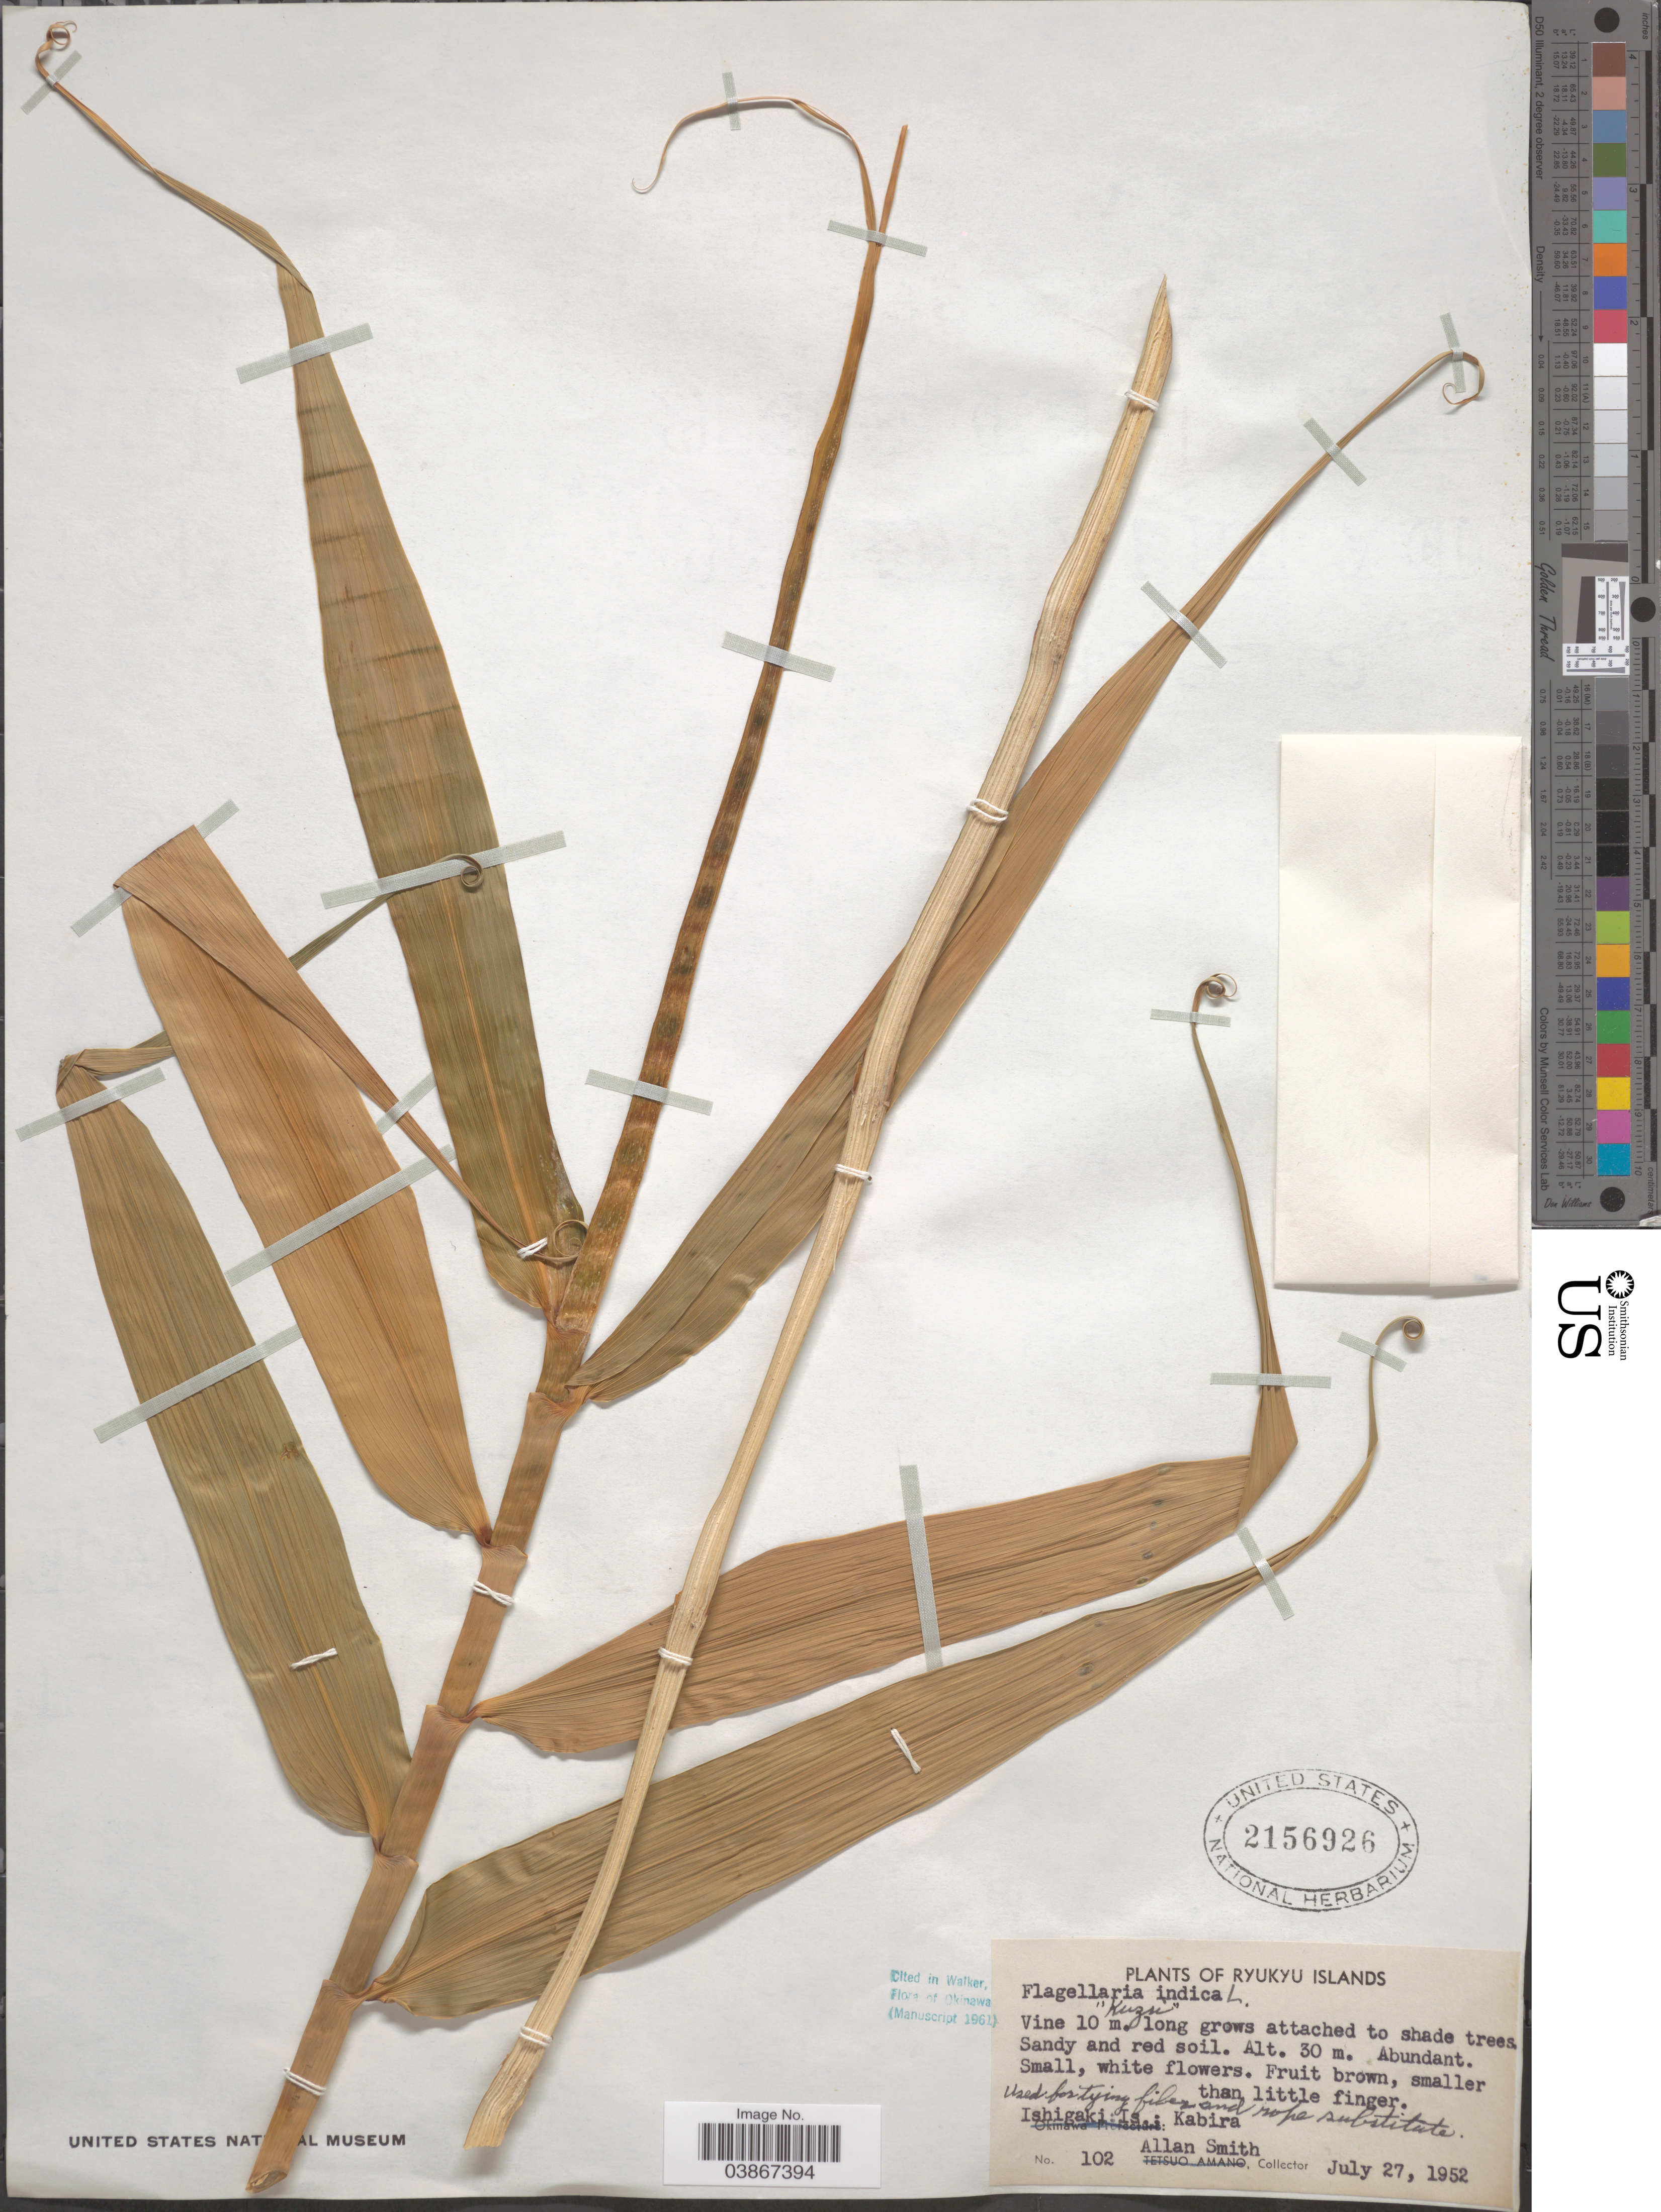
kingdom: Plantae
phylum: Tracheophyta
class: Liliopsida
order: Poales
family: Flagellariaceae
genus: Flagellaria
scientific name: Flagellaria indica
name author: L.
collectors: A. Smith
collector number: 102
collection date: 1952-07-27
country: Japan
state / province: Okinawa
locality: Ryukyu Islands. Ishigaki Is.: Kabira.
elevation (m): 30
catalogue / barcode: US 2156926